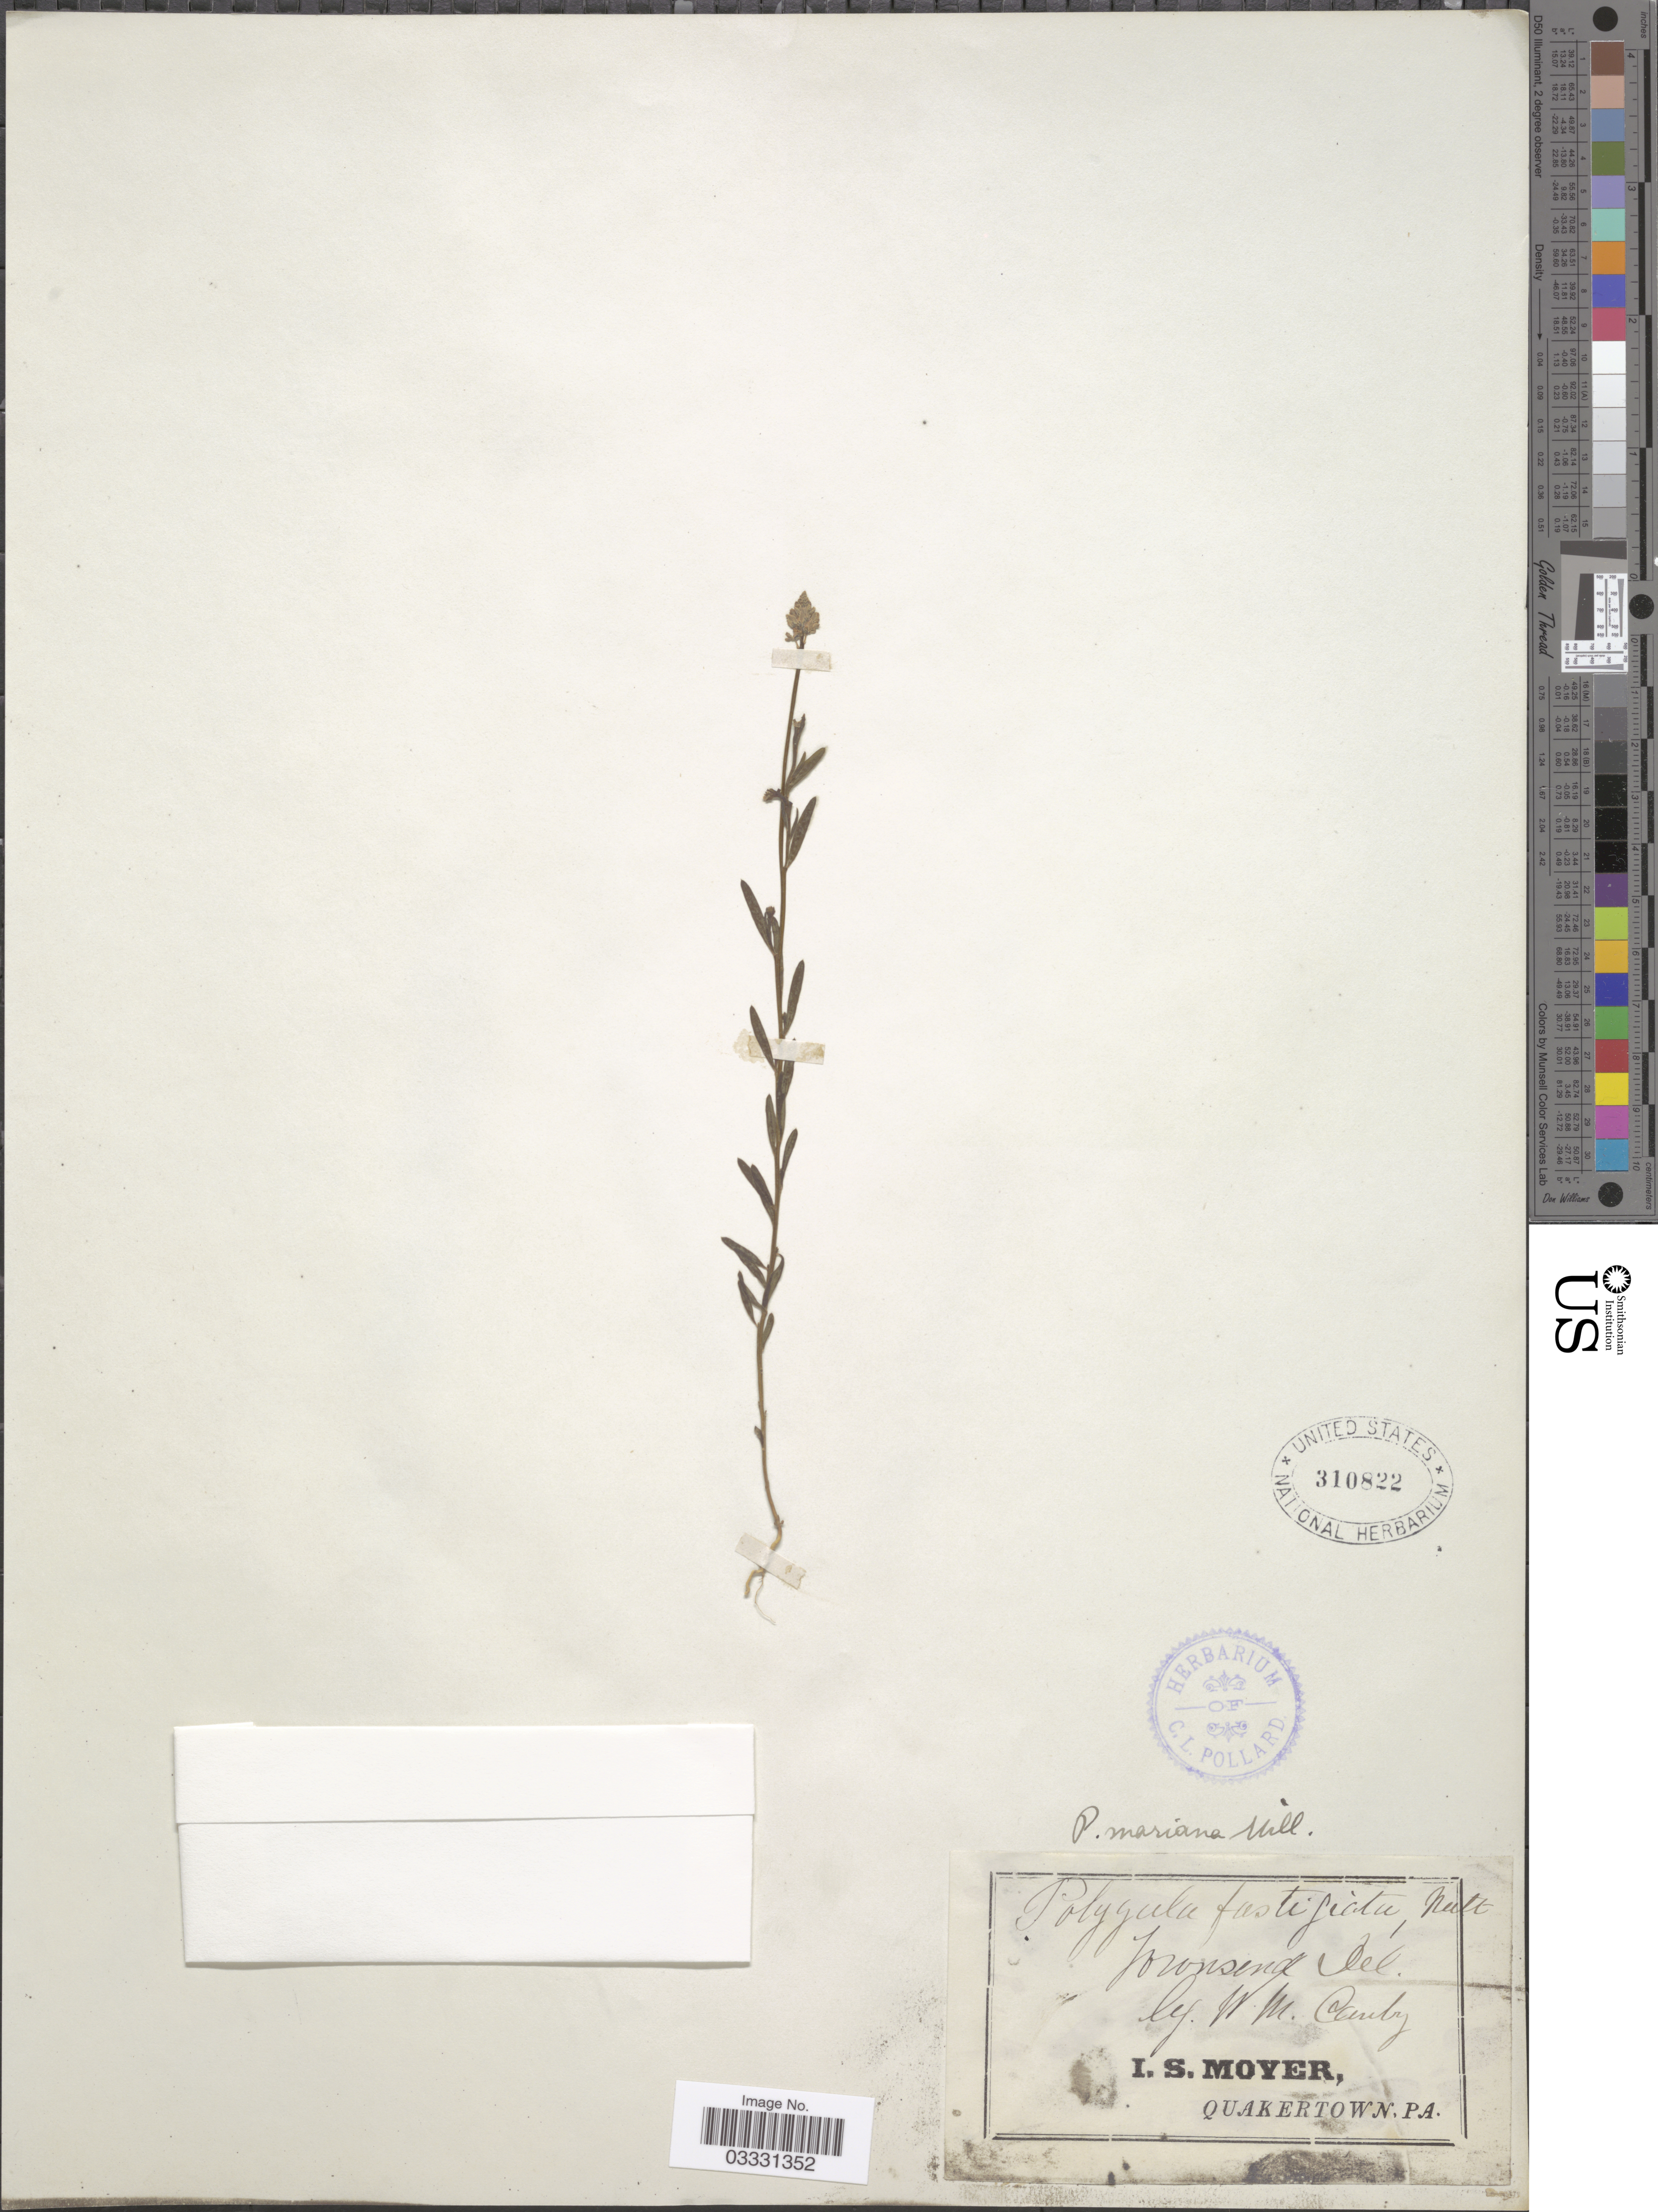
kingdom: Plantae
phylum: Tracheophyta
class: Magnoliopsida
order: Fabales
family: Polygalaceae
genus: Polygala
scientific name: Polygala mariana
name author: Mill.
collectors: W. Canby & I. S. Moyer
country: United States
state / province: Delaware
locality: Townsend.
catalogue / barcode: US 310822